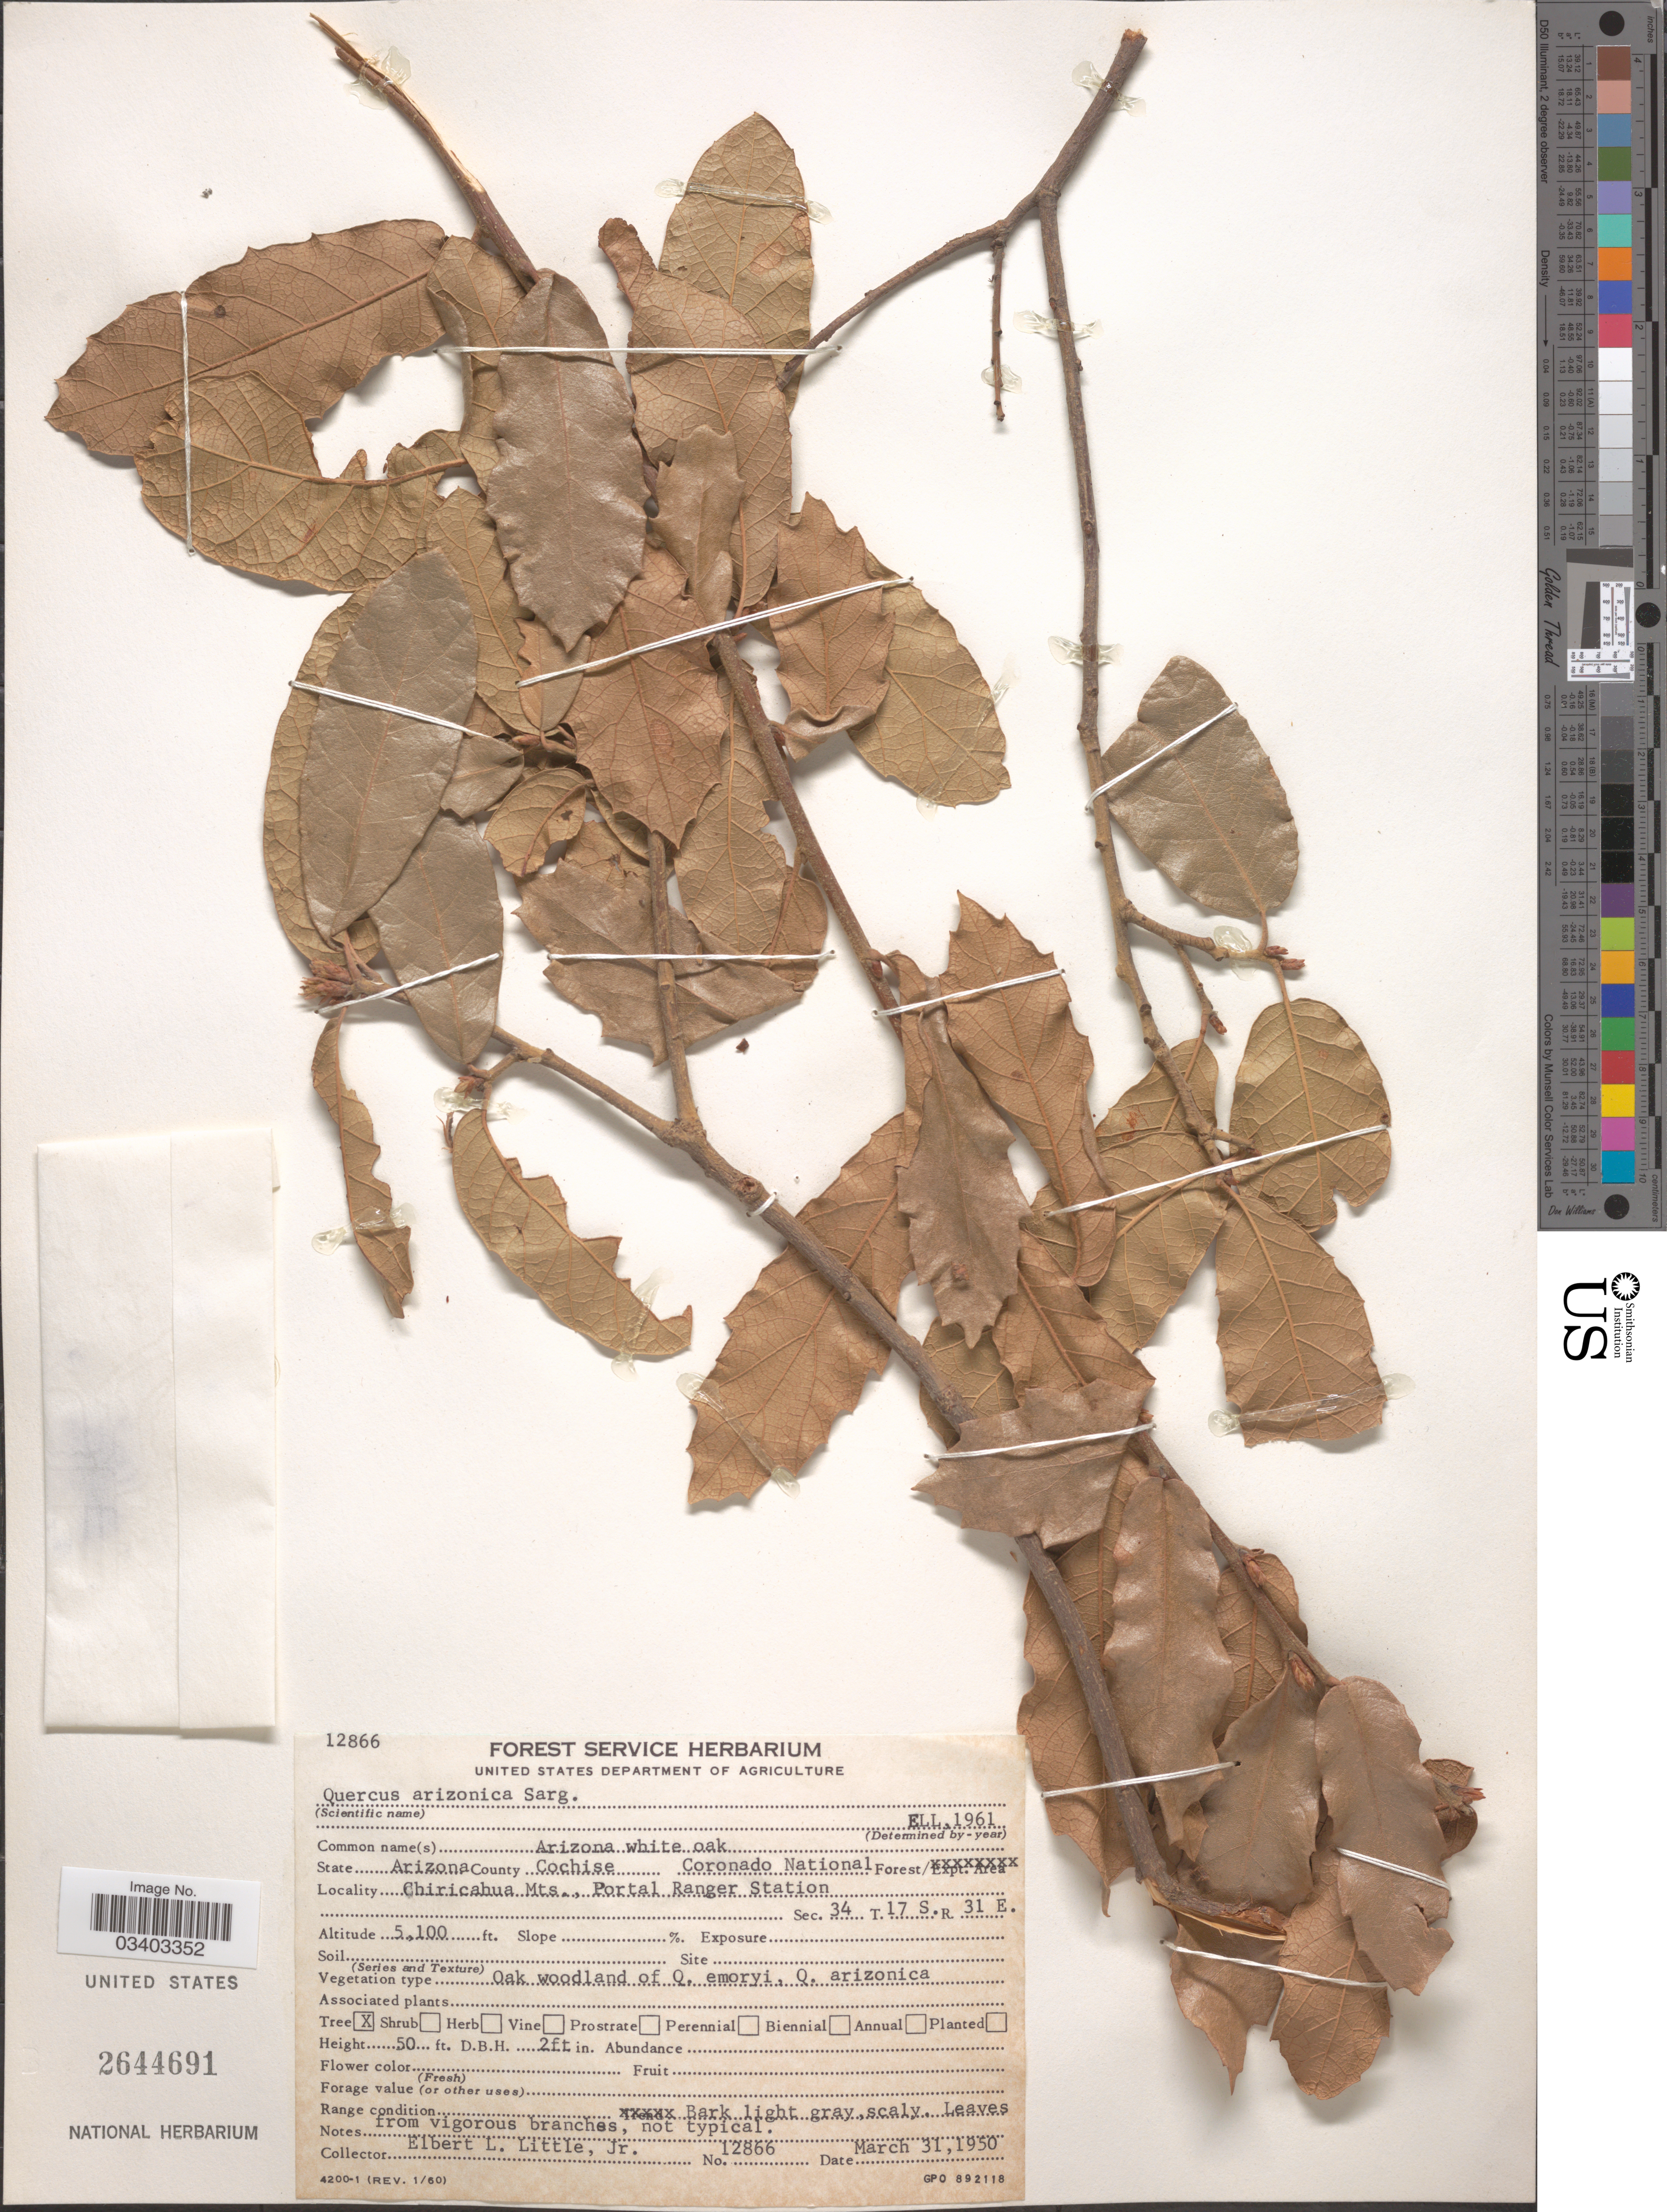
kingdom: Plantae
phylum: Tracheophyta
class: Magnoliopsida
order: Fagales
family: Fagaceae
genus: Quercus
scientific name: Quercus arizonica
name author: Sarg.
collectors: E. L. Little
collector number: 12866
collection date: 1950-03-31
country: United States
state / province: Arizona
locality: County Cochise Coronado National Forest. Chiricahua Mts. Portal Ranger Station. Sec. 34 T. 17 S. R 31 E.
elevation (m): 1554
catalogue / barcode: US 2644691